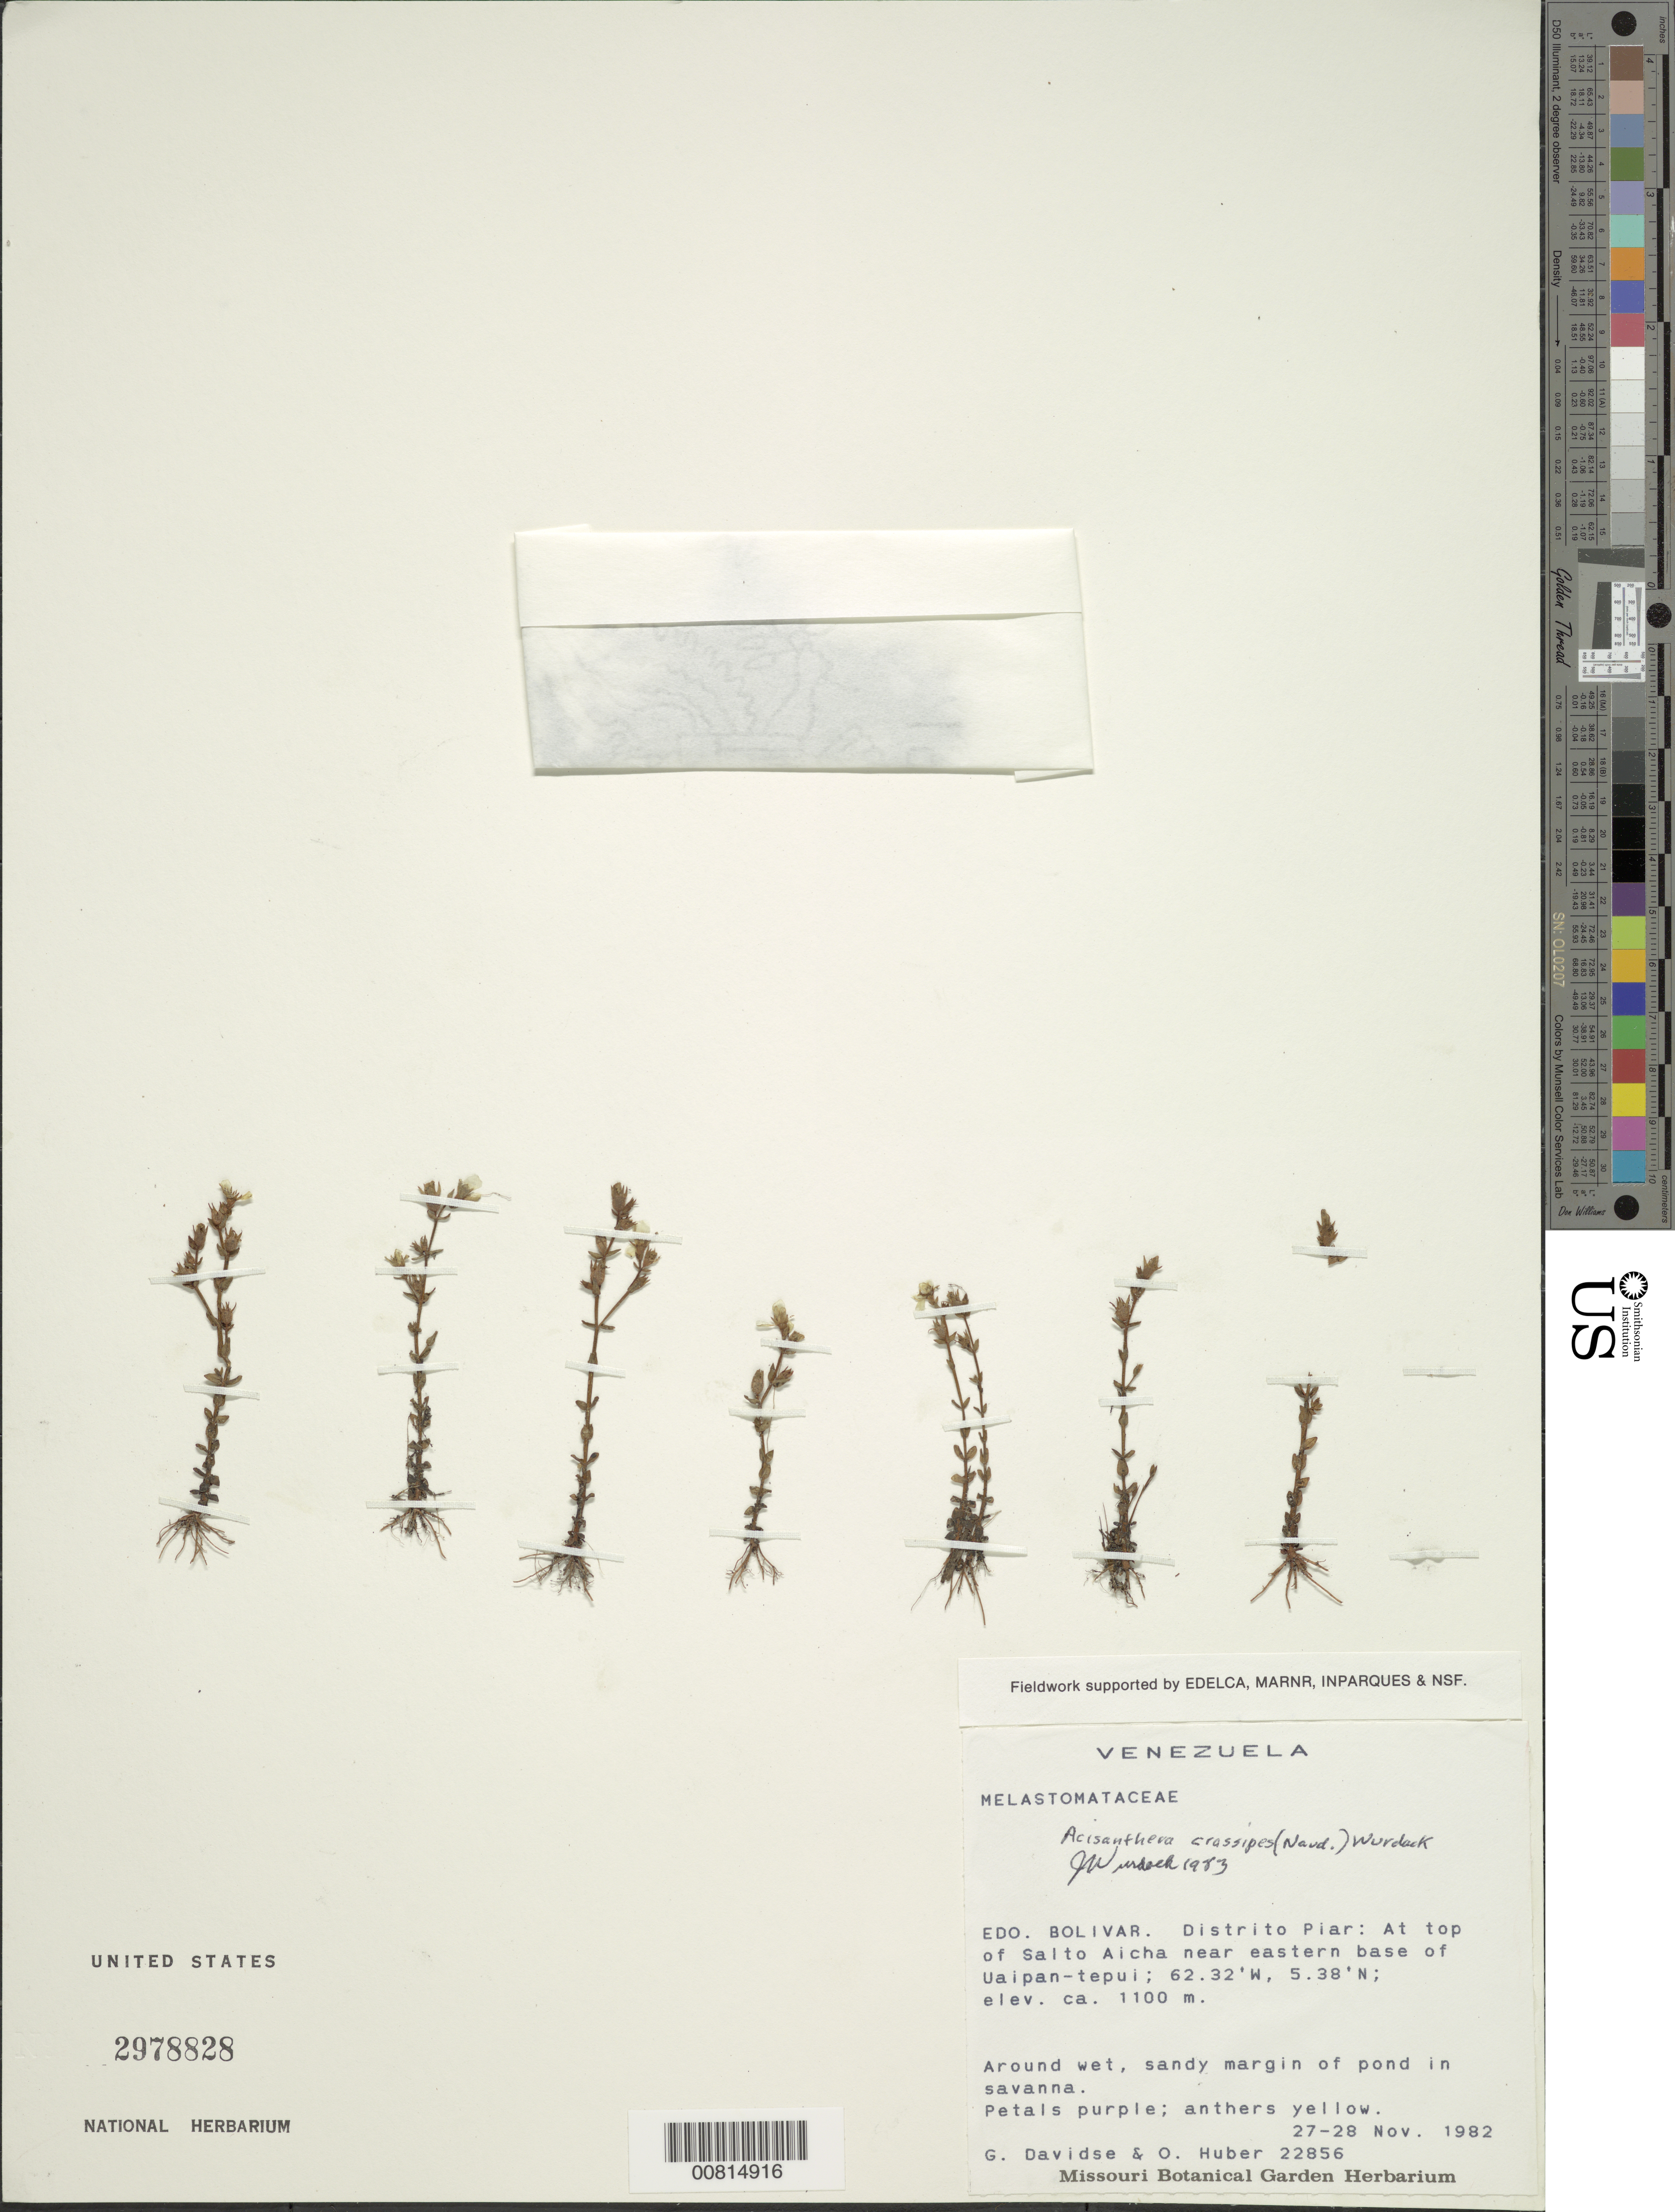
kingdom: Plantae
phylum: Tracheophyta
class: Magnoliopsida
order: Myrtales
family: Melastomataceae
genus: Noterophila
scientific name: Noterophila crassipes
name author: (Naudin) Kriebel & M.J. Rocha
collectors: G. Davidse & O. Huber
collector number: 22856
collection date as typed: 27-Nov-82 to 28-Nov-82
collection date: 1982-11-27/1982-11-28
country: Venezuela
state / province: Bolívar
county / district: Piar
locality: Salto Aicha, top of, near eastern base of Uaipan-tepuí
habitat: Wet, sandy margin of pond in savanna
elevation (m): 1100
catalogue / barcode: US 2978828